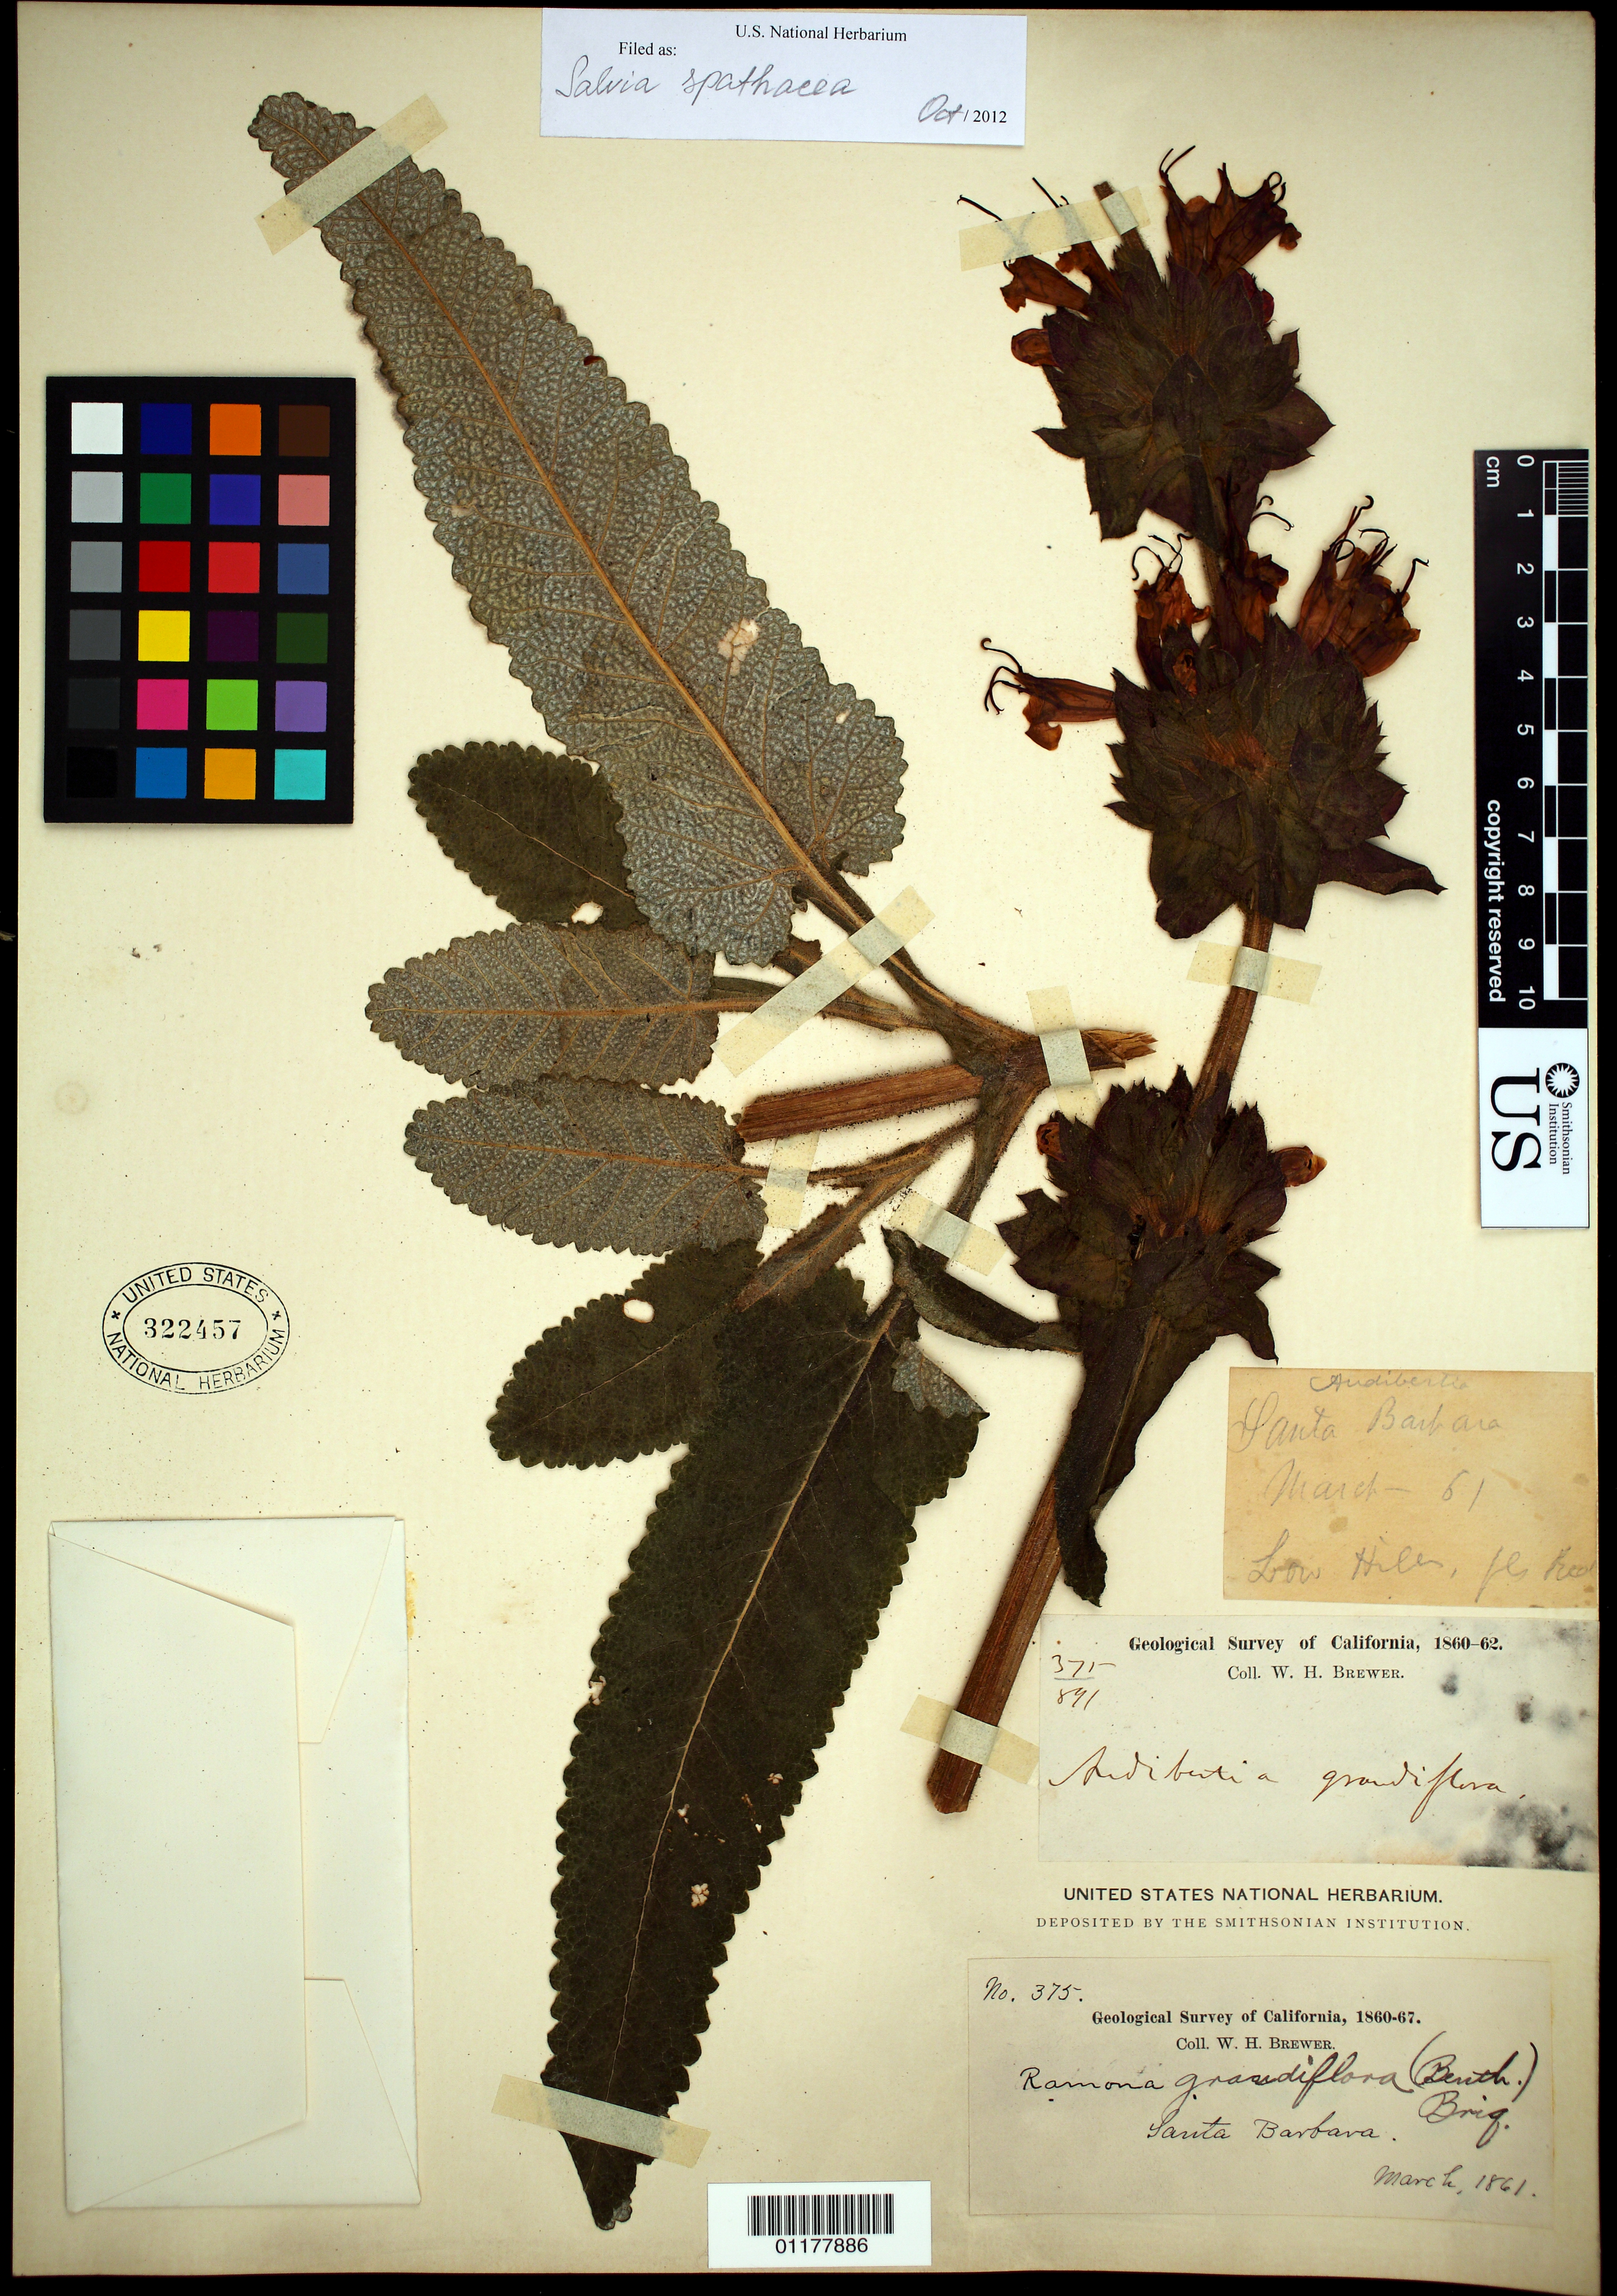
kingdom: Plantae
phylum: Tracheophyta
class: Magnoliopsida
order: Lamiales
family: Lamiaceae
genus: Salvia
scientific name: Salvia spathacea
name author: Greene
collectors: W. H. Brewer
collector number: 375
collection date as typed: Mar 1861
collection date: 1861-03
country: United States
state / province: California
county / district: Santa Barbara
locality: Santa Barbara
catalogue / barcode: US 322457